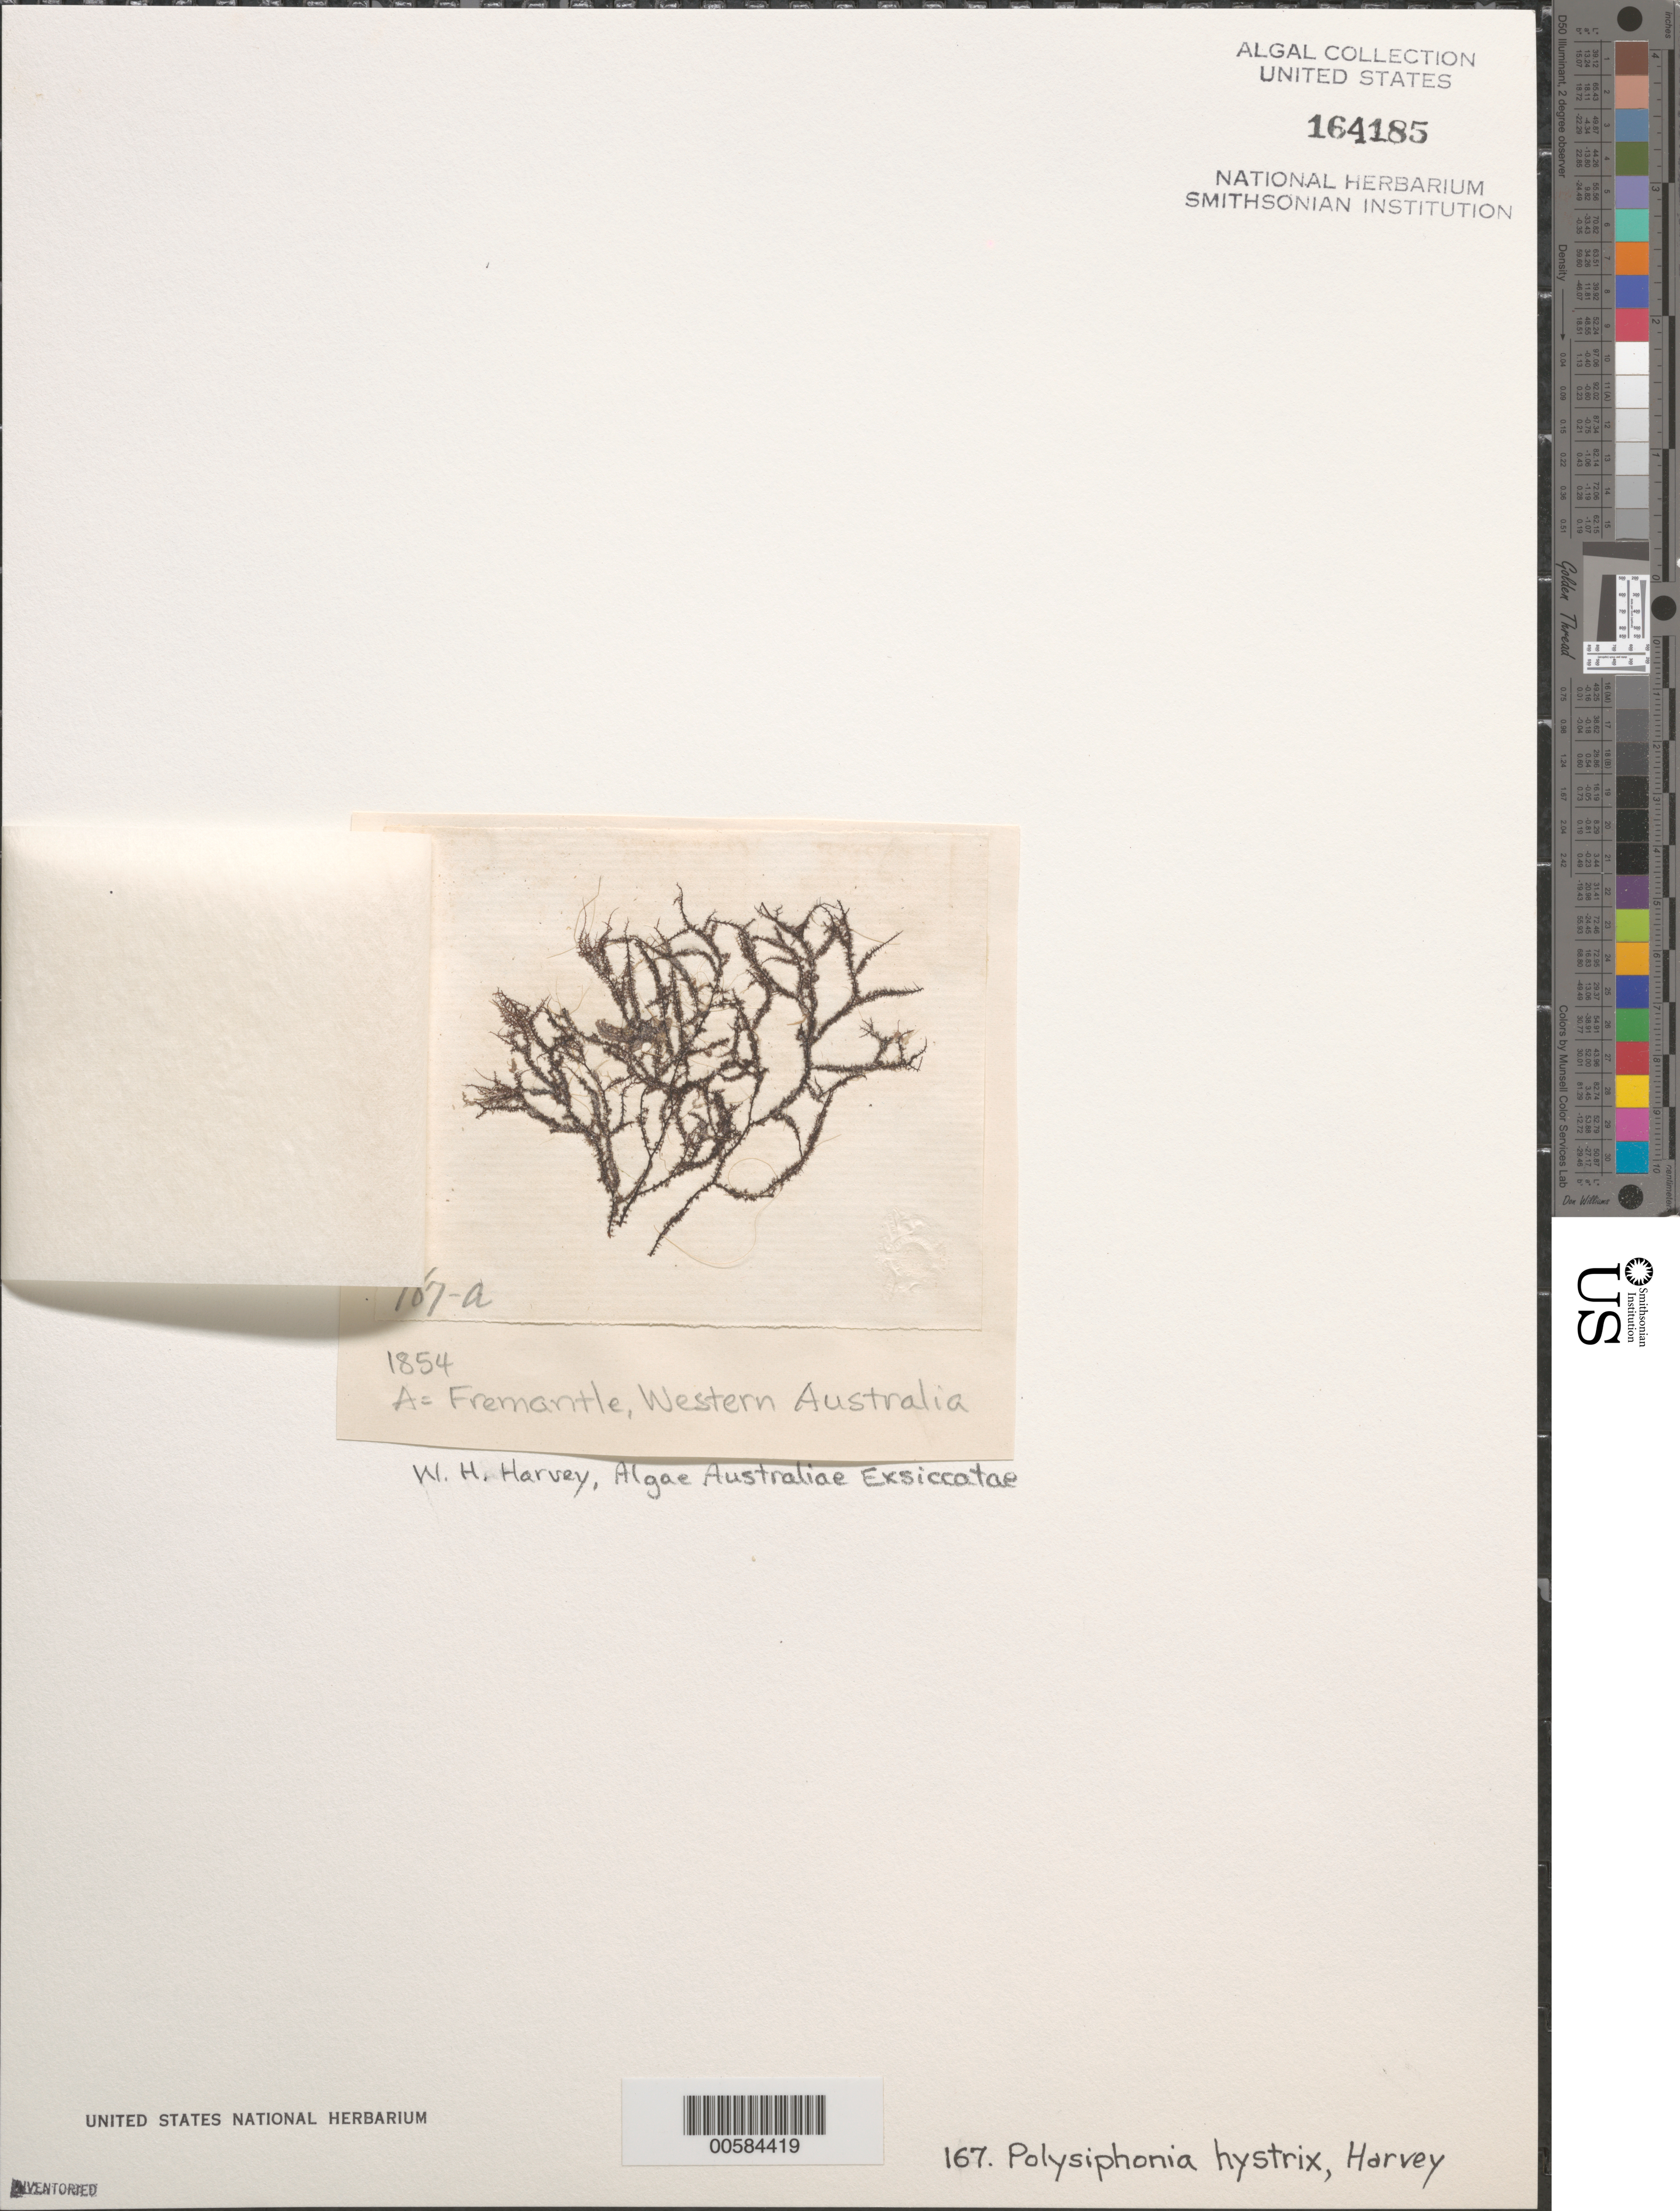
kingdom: Plantae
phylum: Rhodophyta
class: Florideophyceae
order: Ceramiales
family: Rhodomelaceae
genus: Echinothamnion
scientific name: Echinothamnion hystrix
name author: (Hooker f. & Harv.) Kylin ex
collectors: W. Harvey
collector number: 167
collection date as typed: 1854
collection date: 1854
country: Australia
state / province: Western Australia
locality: Fremantle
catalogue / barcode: US 164185